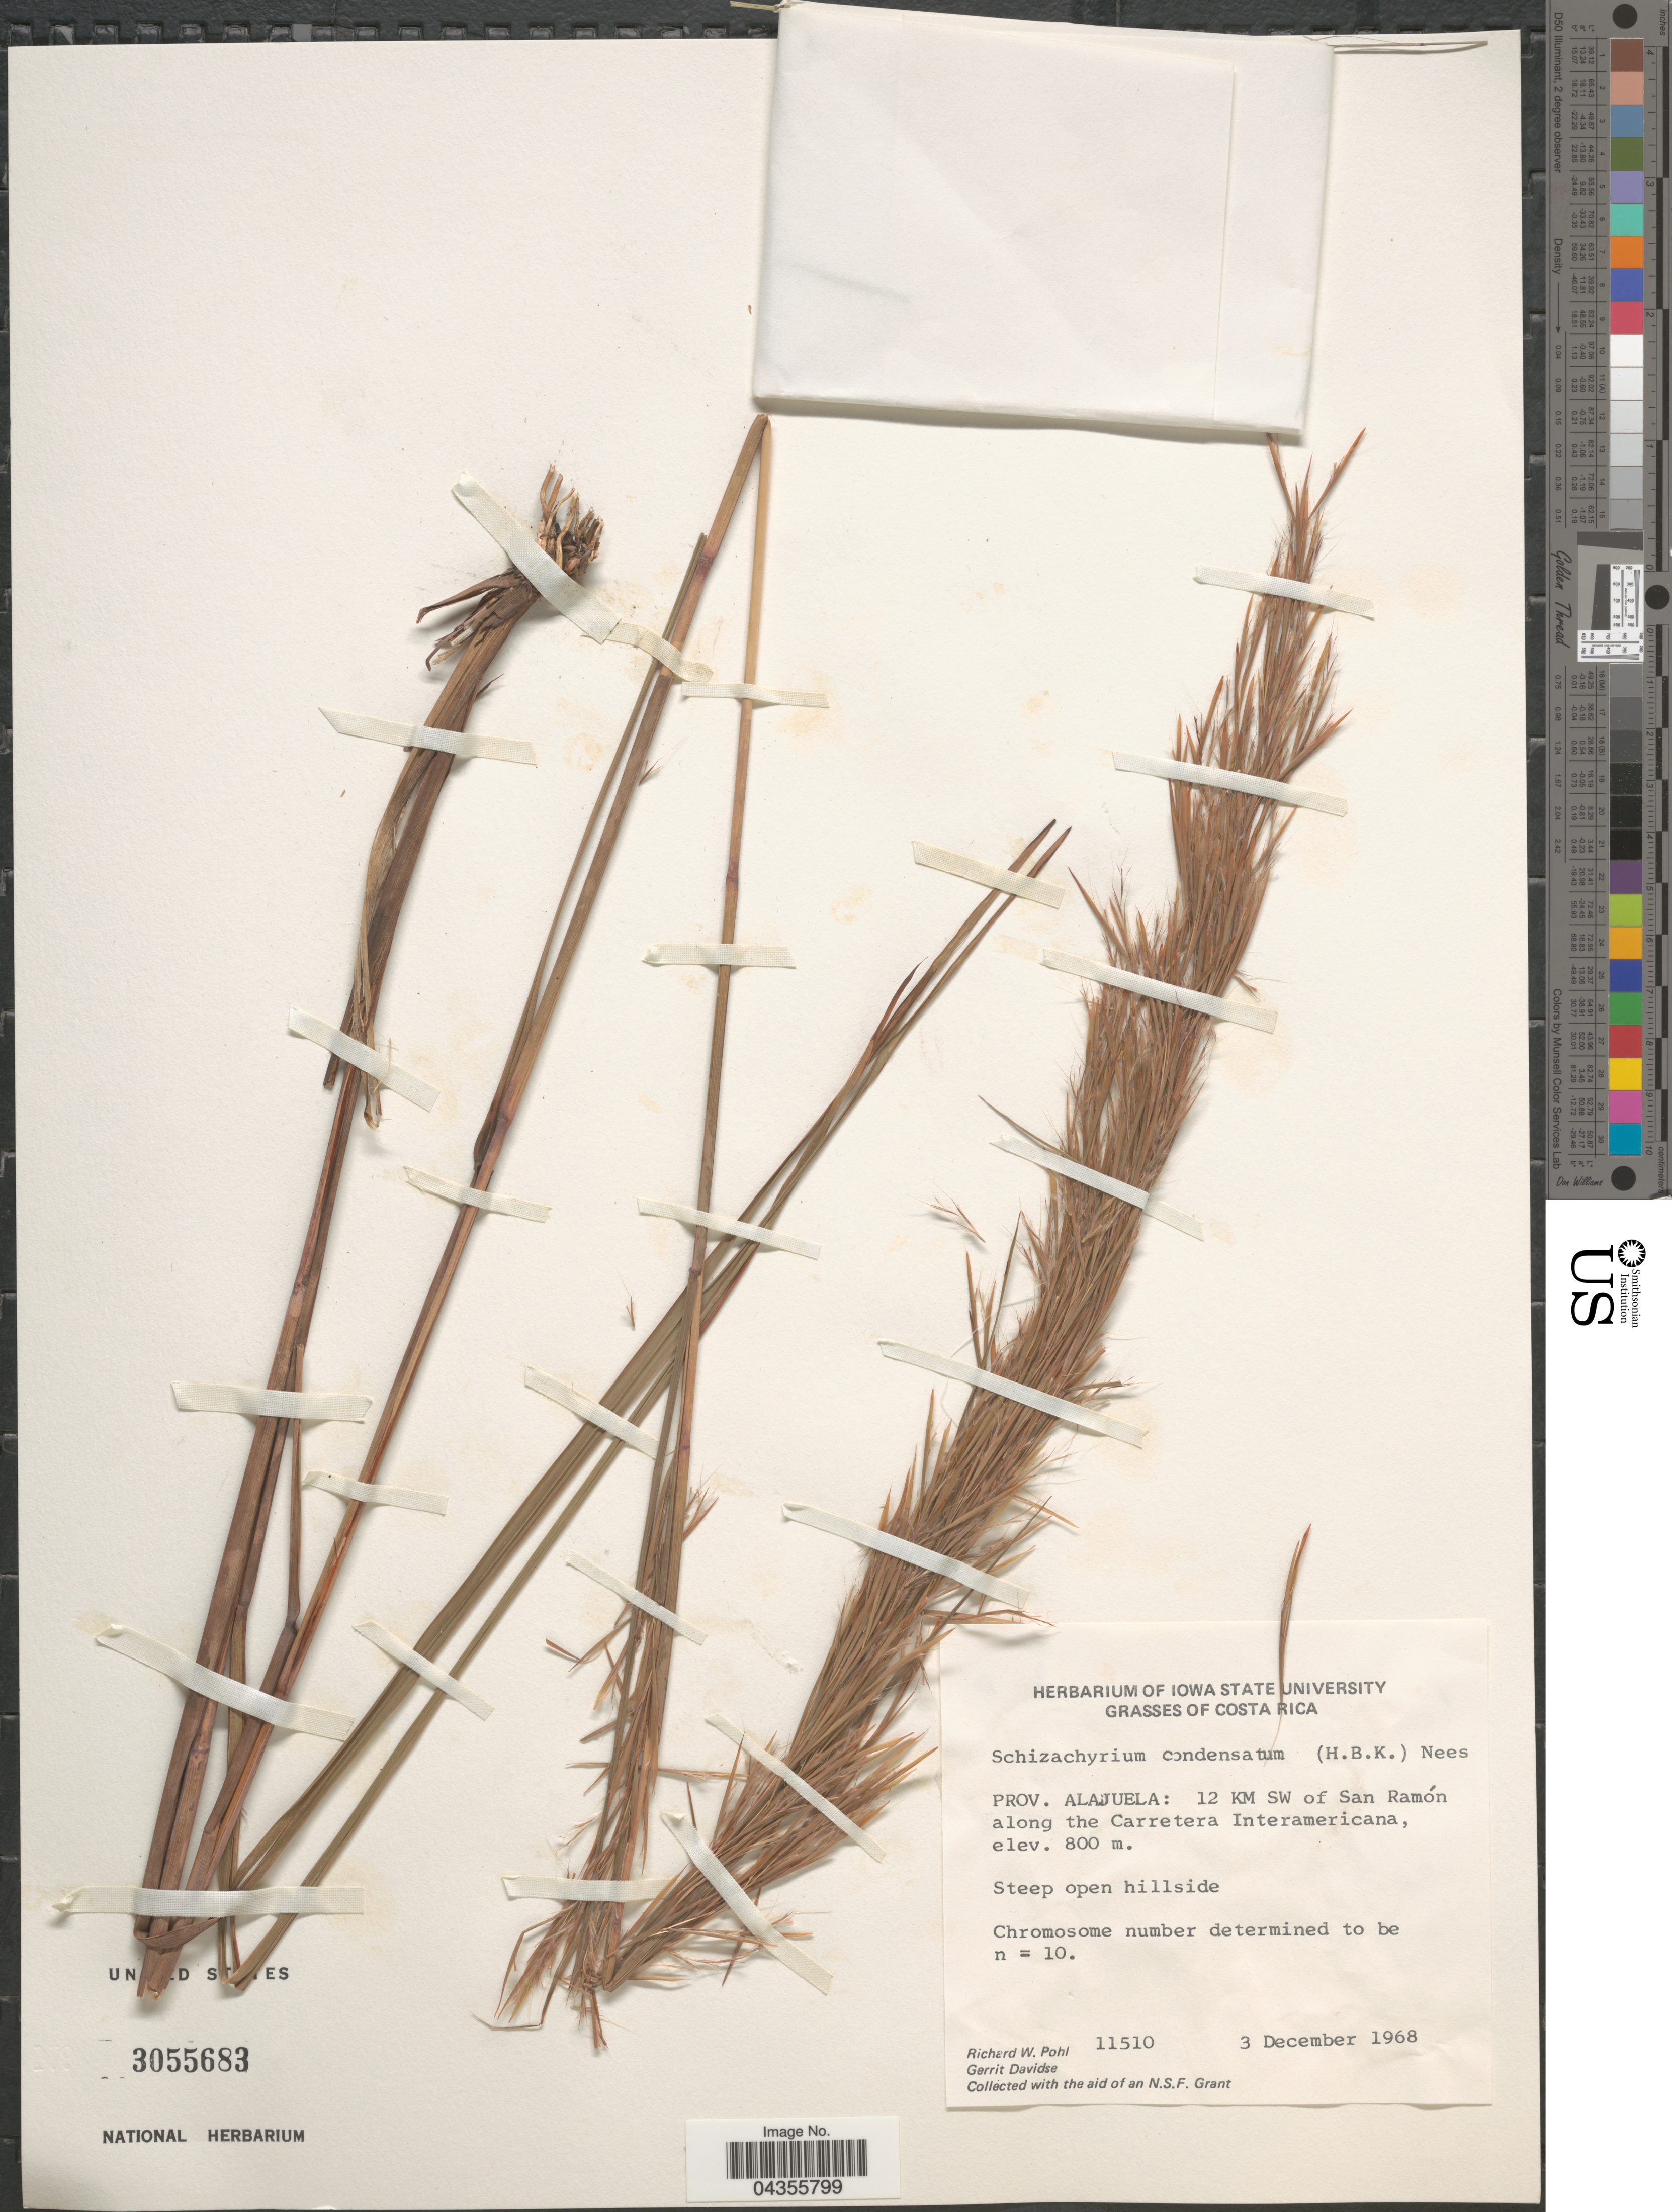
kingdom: Plantae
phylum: Tracheophyta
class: Liliopsida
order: Poales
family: Poaceae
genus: Schizachyrium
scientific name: Schizachyrium condensatum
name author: (Kunth) Nees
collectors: R. W. Pohl & G. Davidse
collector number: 11510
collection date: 1968-12-03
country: Costa Rica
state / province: Alajuela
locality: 12 KM SW of San Ramón along the Carretera Interamericana.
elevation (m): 800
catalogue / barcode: US 3055683